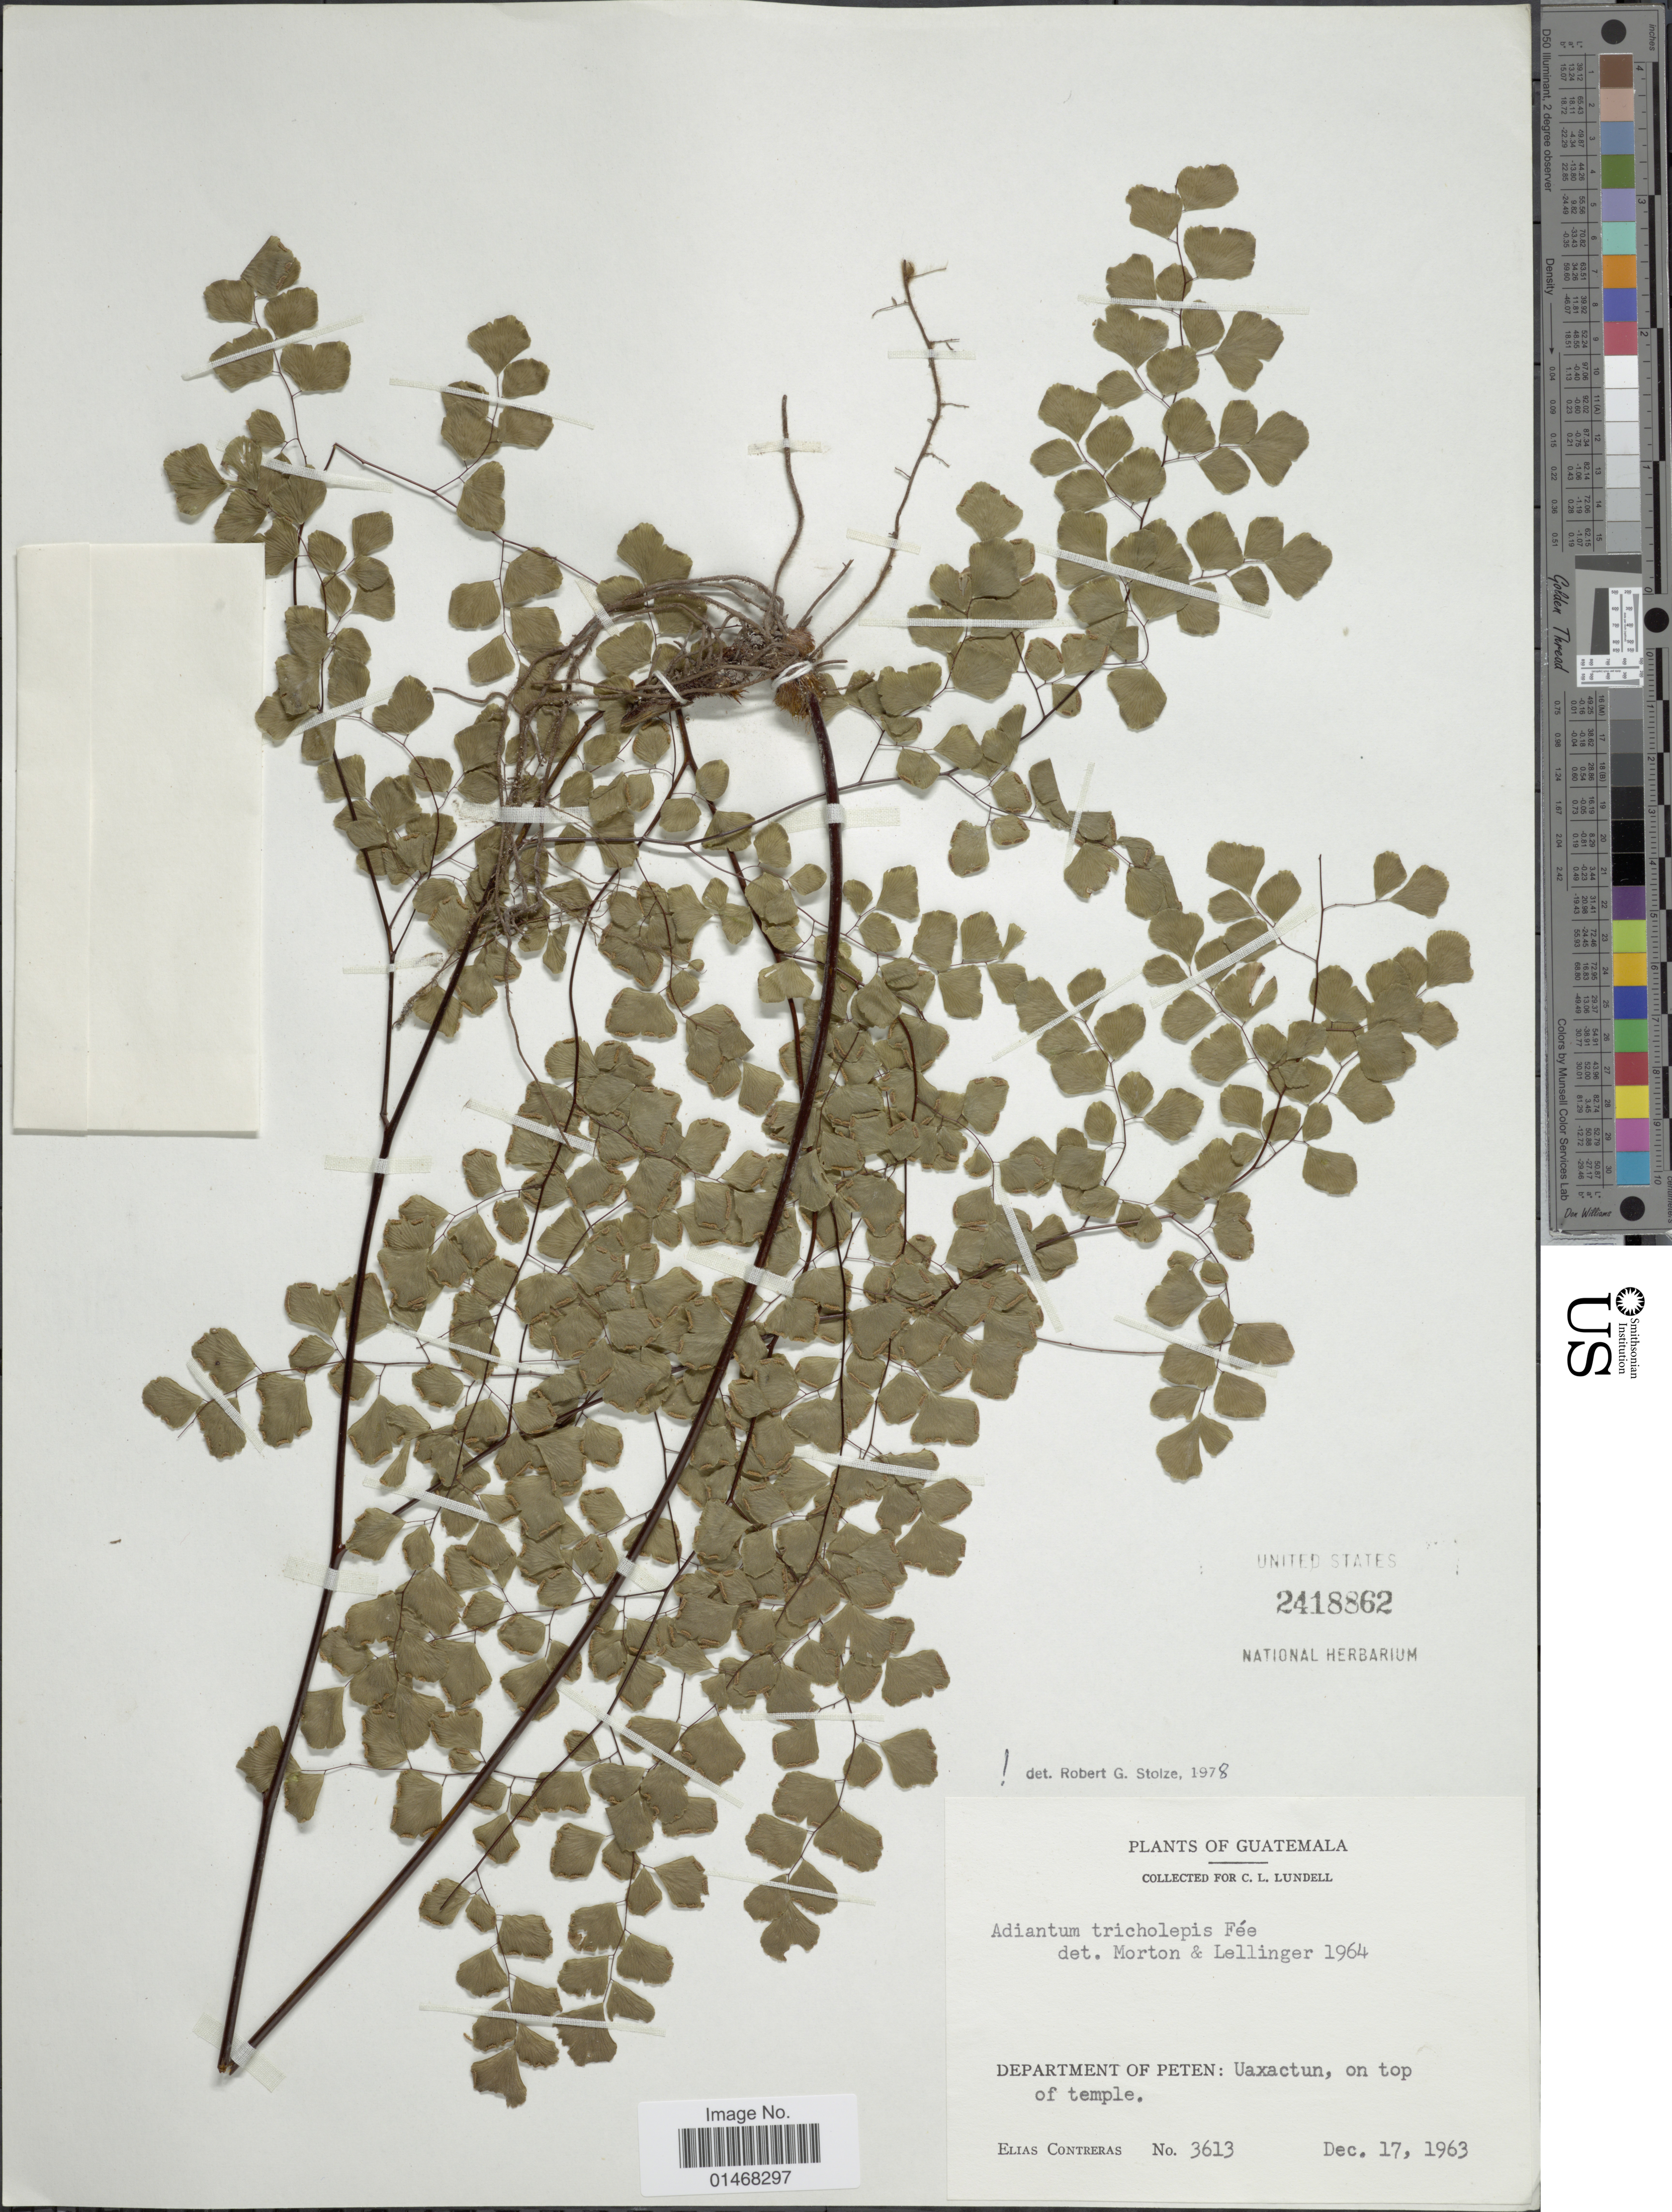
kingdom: Plantae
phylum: Tracheophyta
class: Polypodiopsida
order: Polypodiales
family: Pteridaceae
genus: Adiantum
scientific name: Adiantum tricholepis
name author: Fée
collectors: E. Contreras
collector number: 3613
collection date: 1963-12-17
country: Guatemala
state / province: El Petén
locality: Department of Peten: Uaxactun, on top of temple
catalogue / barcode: US 2418862